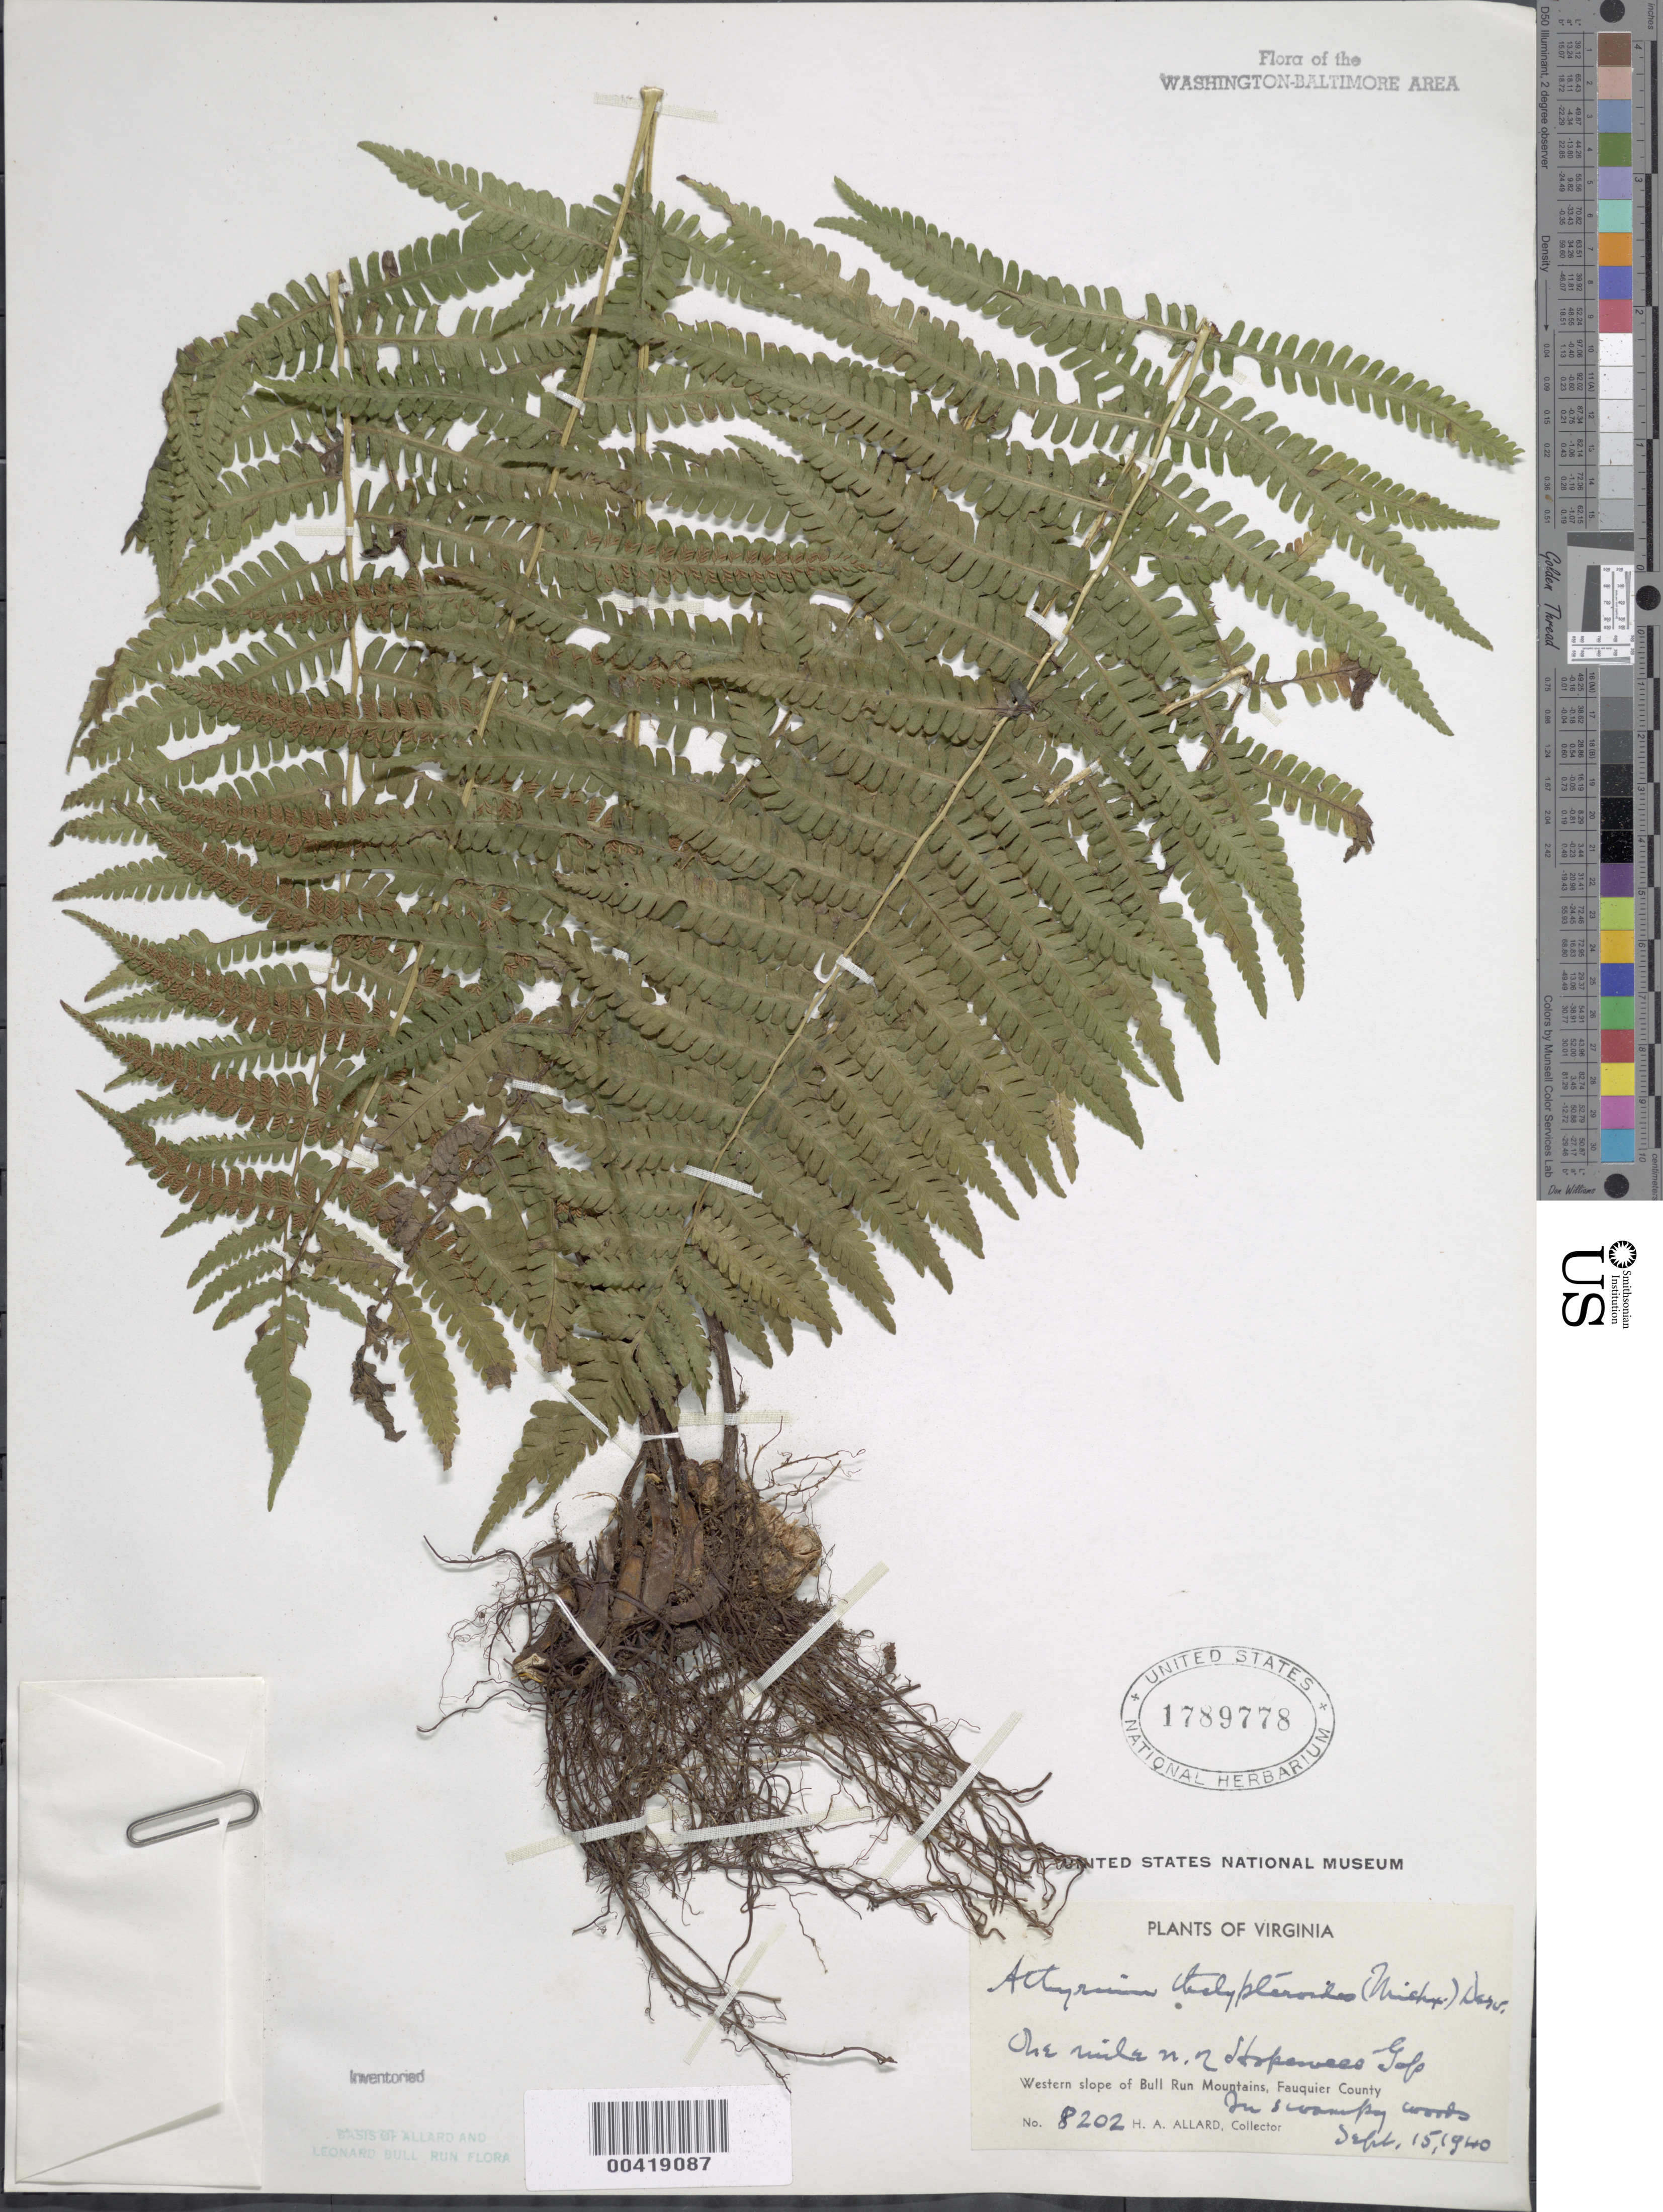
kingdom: Plantae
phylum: Tracheophyta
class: Polypodiopsida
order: Polypodiales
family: Athyriaceae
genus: Deparia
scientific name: Deparia acrostichoides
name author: (Sw.) M. Kato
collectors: H. A. Allard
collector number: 8202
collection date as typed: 15 Sep 1940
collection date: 1940-09-15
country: United States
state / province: Virginia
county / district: Fauquier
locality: North of Hopewell Gap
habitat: In swampy woods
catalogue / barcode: US 1789778